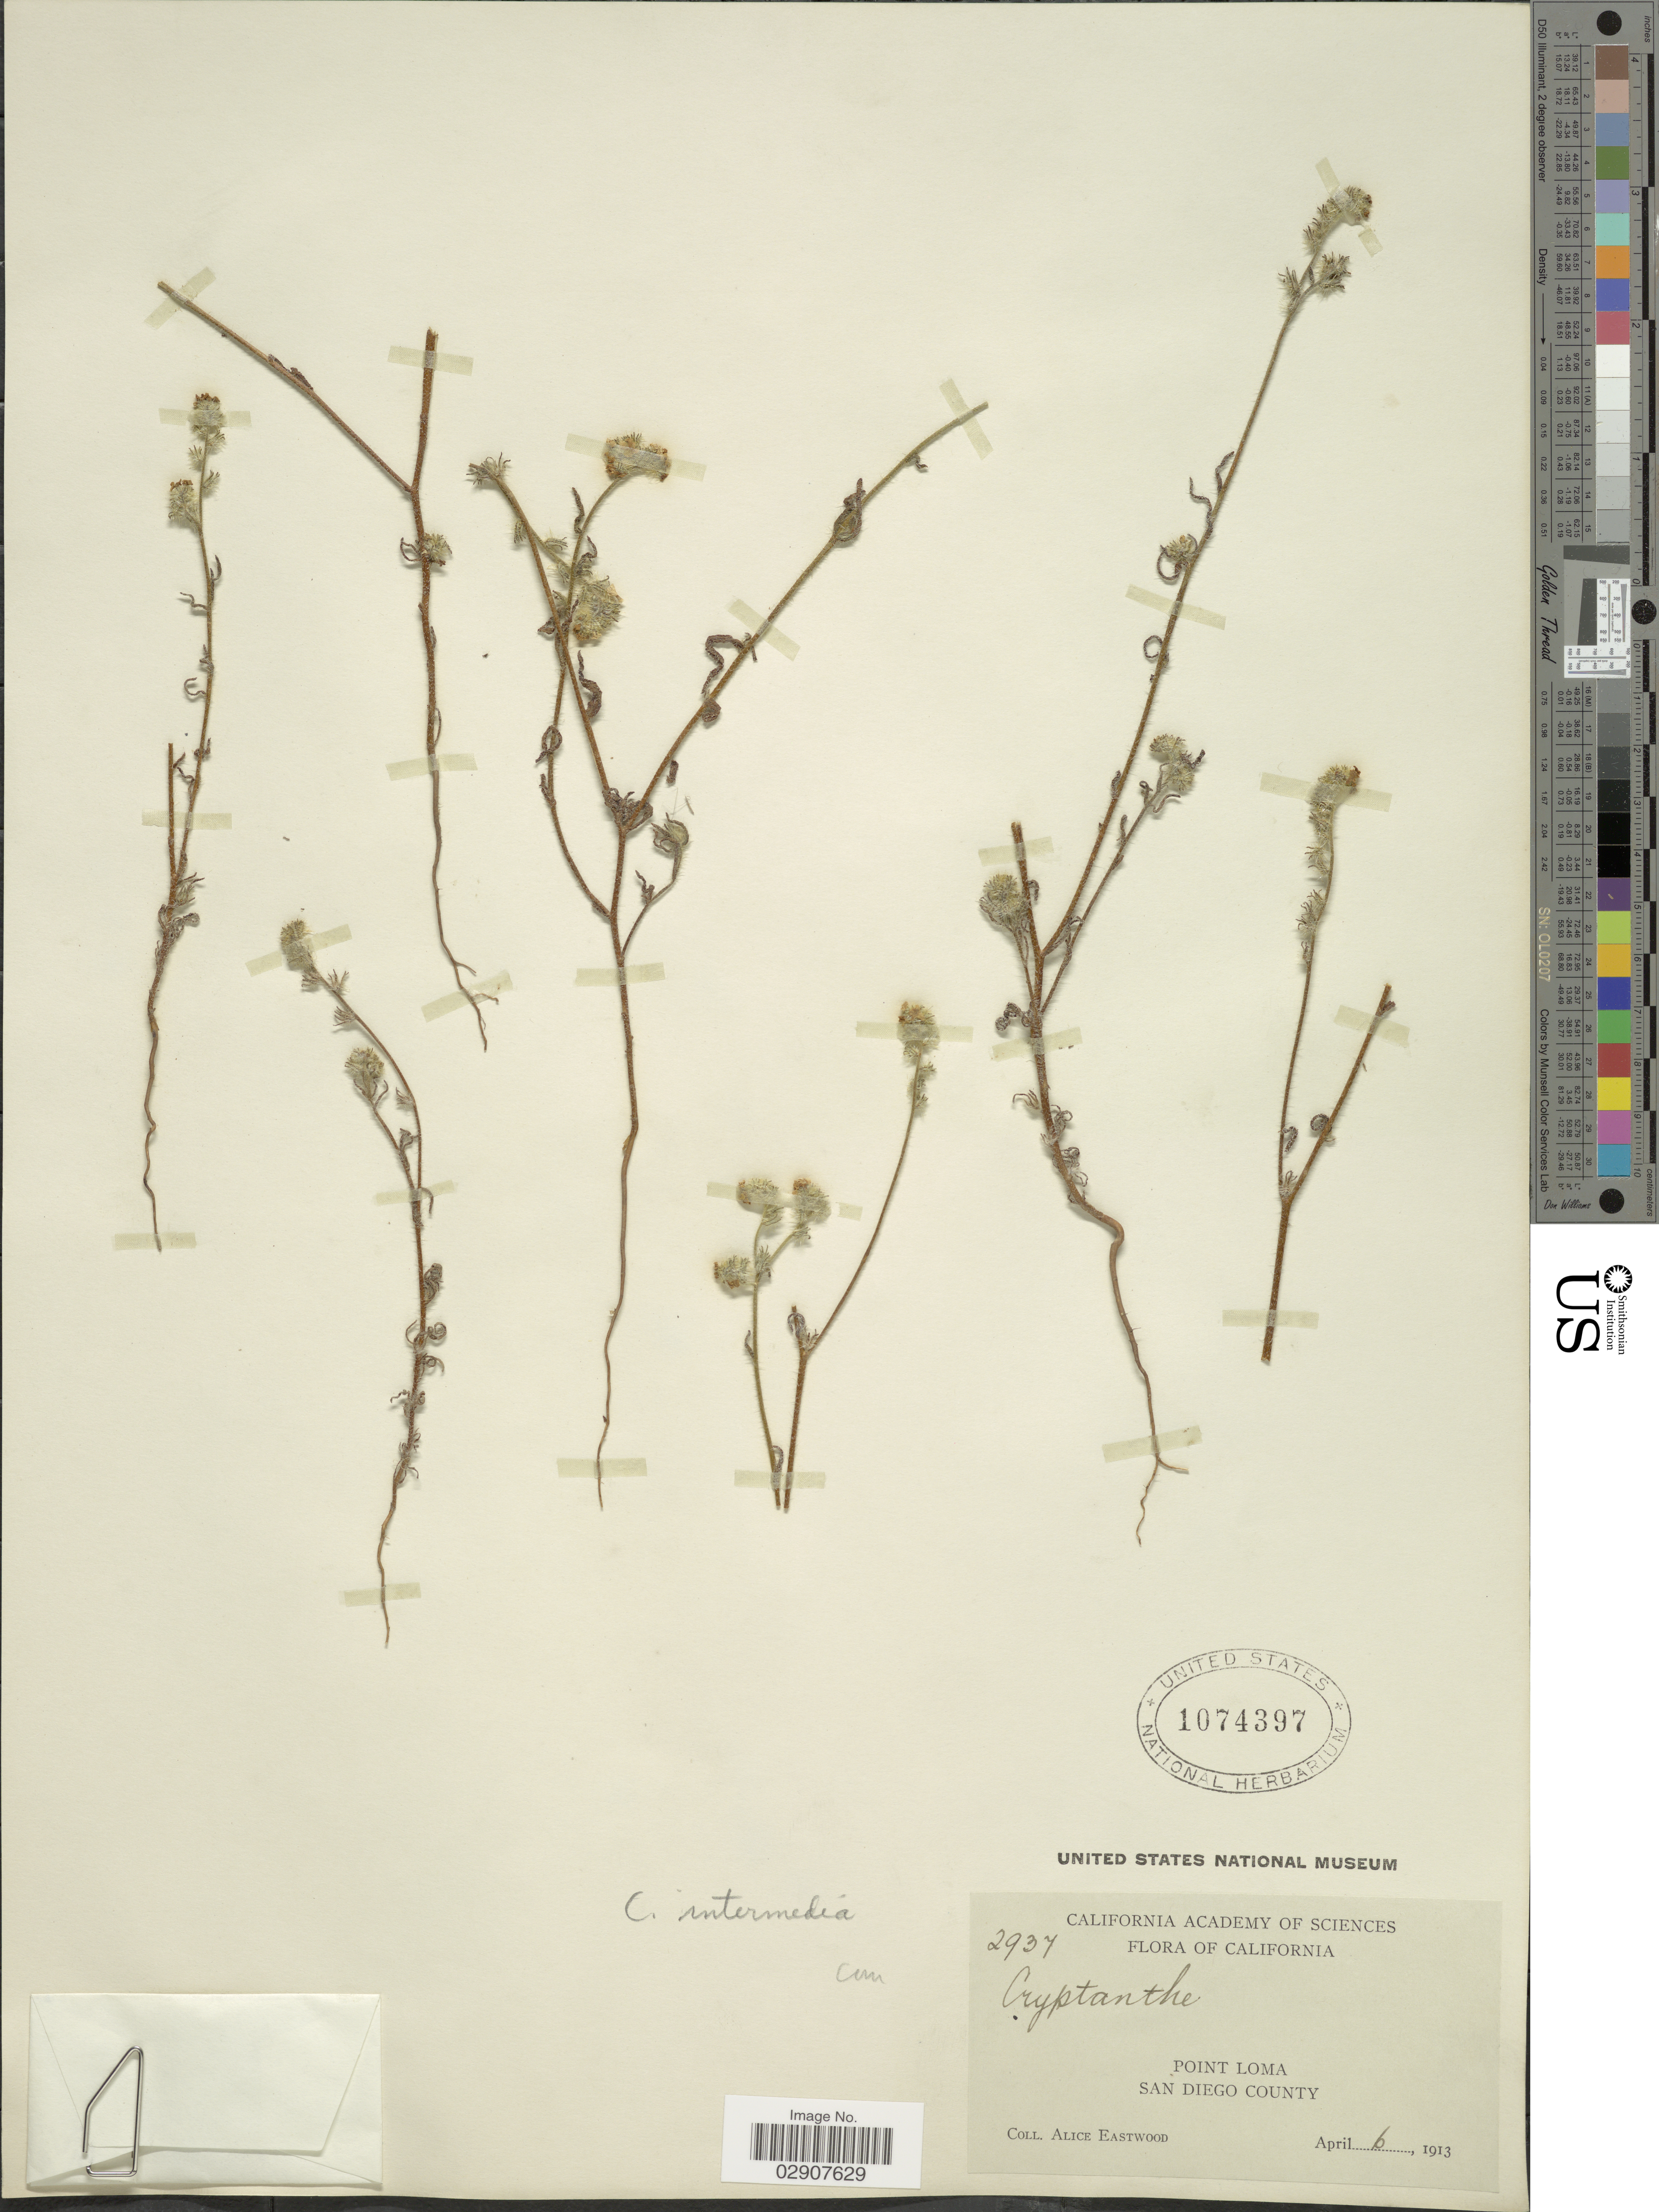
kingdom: Plantae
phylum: Tracheophyta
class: Magnoliopsida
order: Boraginales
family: Boraginaceae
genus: Cryptantha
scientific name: Cryptantha intermedia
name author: (A. Gray) Greene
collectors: A. Eastwood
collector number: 2937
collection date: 1913-04-06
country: United States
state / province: California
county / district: San Diego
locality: Point Loma, San Diego County.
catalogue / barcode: US 1074397